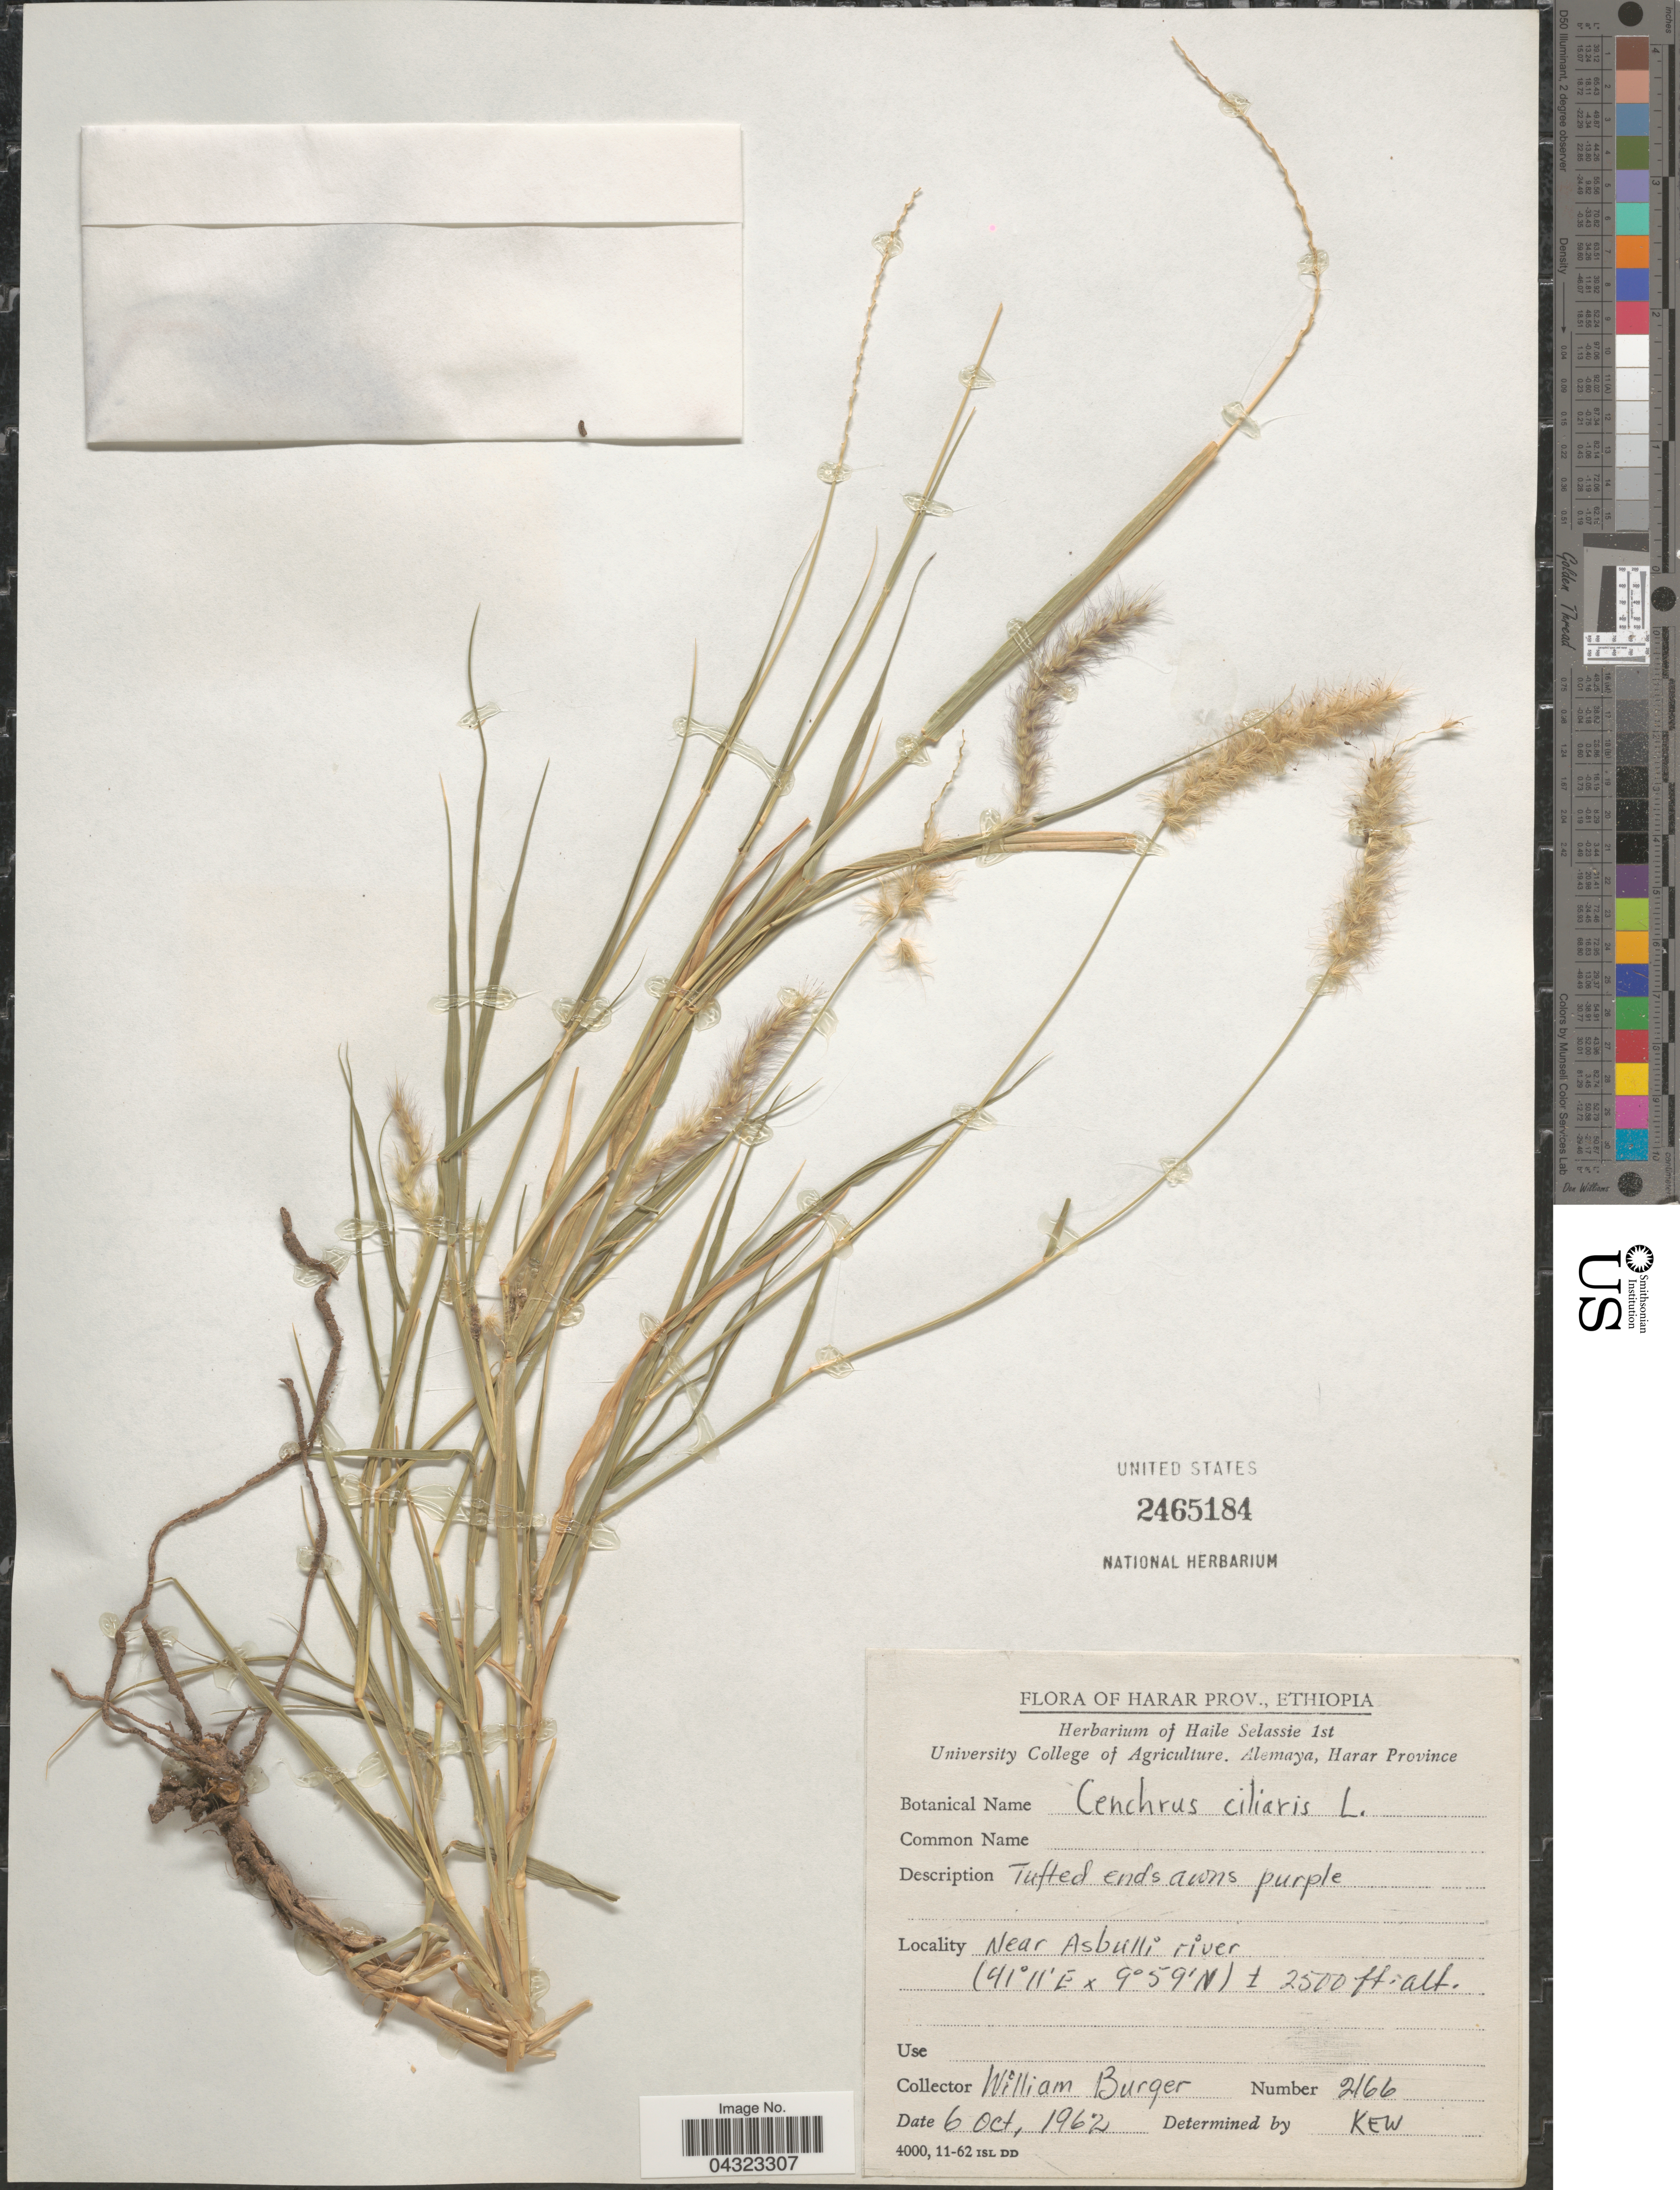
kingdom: Plantae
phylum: Tracheophyta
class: Liliopsida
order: Poales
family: Poaceae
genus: Cenchrus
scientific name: Cenchrus ciliaris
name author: L.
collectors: W. Burger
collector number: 2166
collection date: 1962-10-06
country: Ethiopia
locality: Harar Prov. Near Asbulli river.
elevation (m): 762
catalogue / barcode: US 2465184